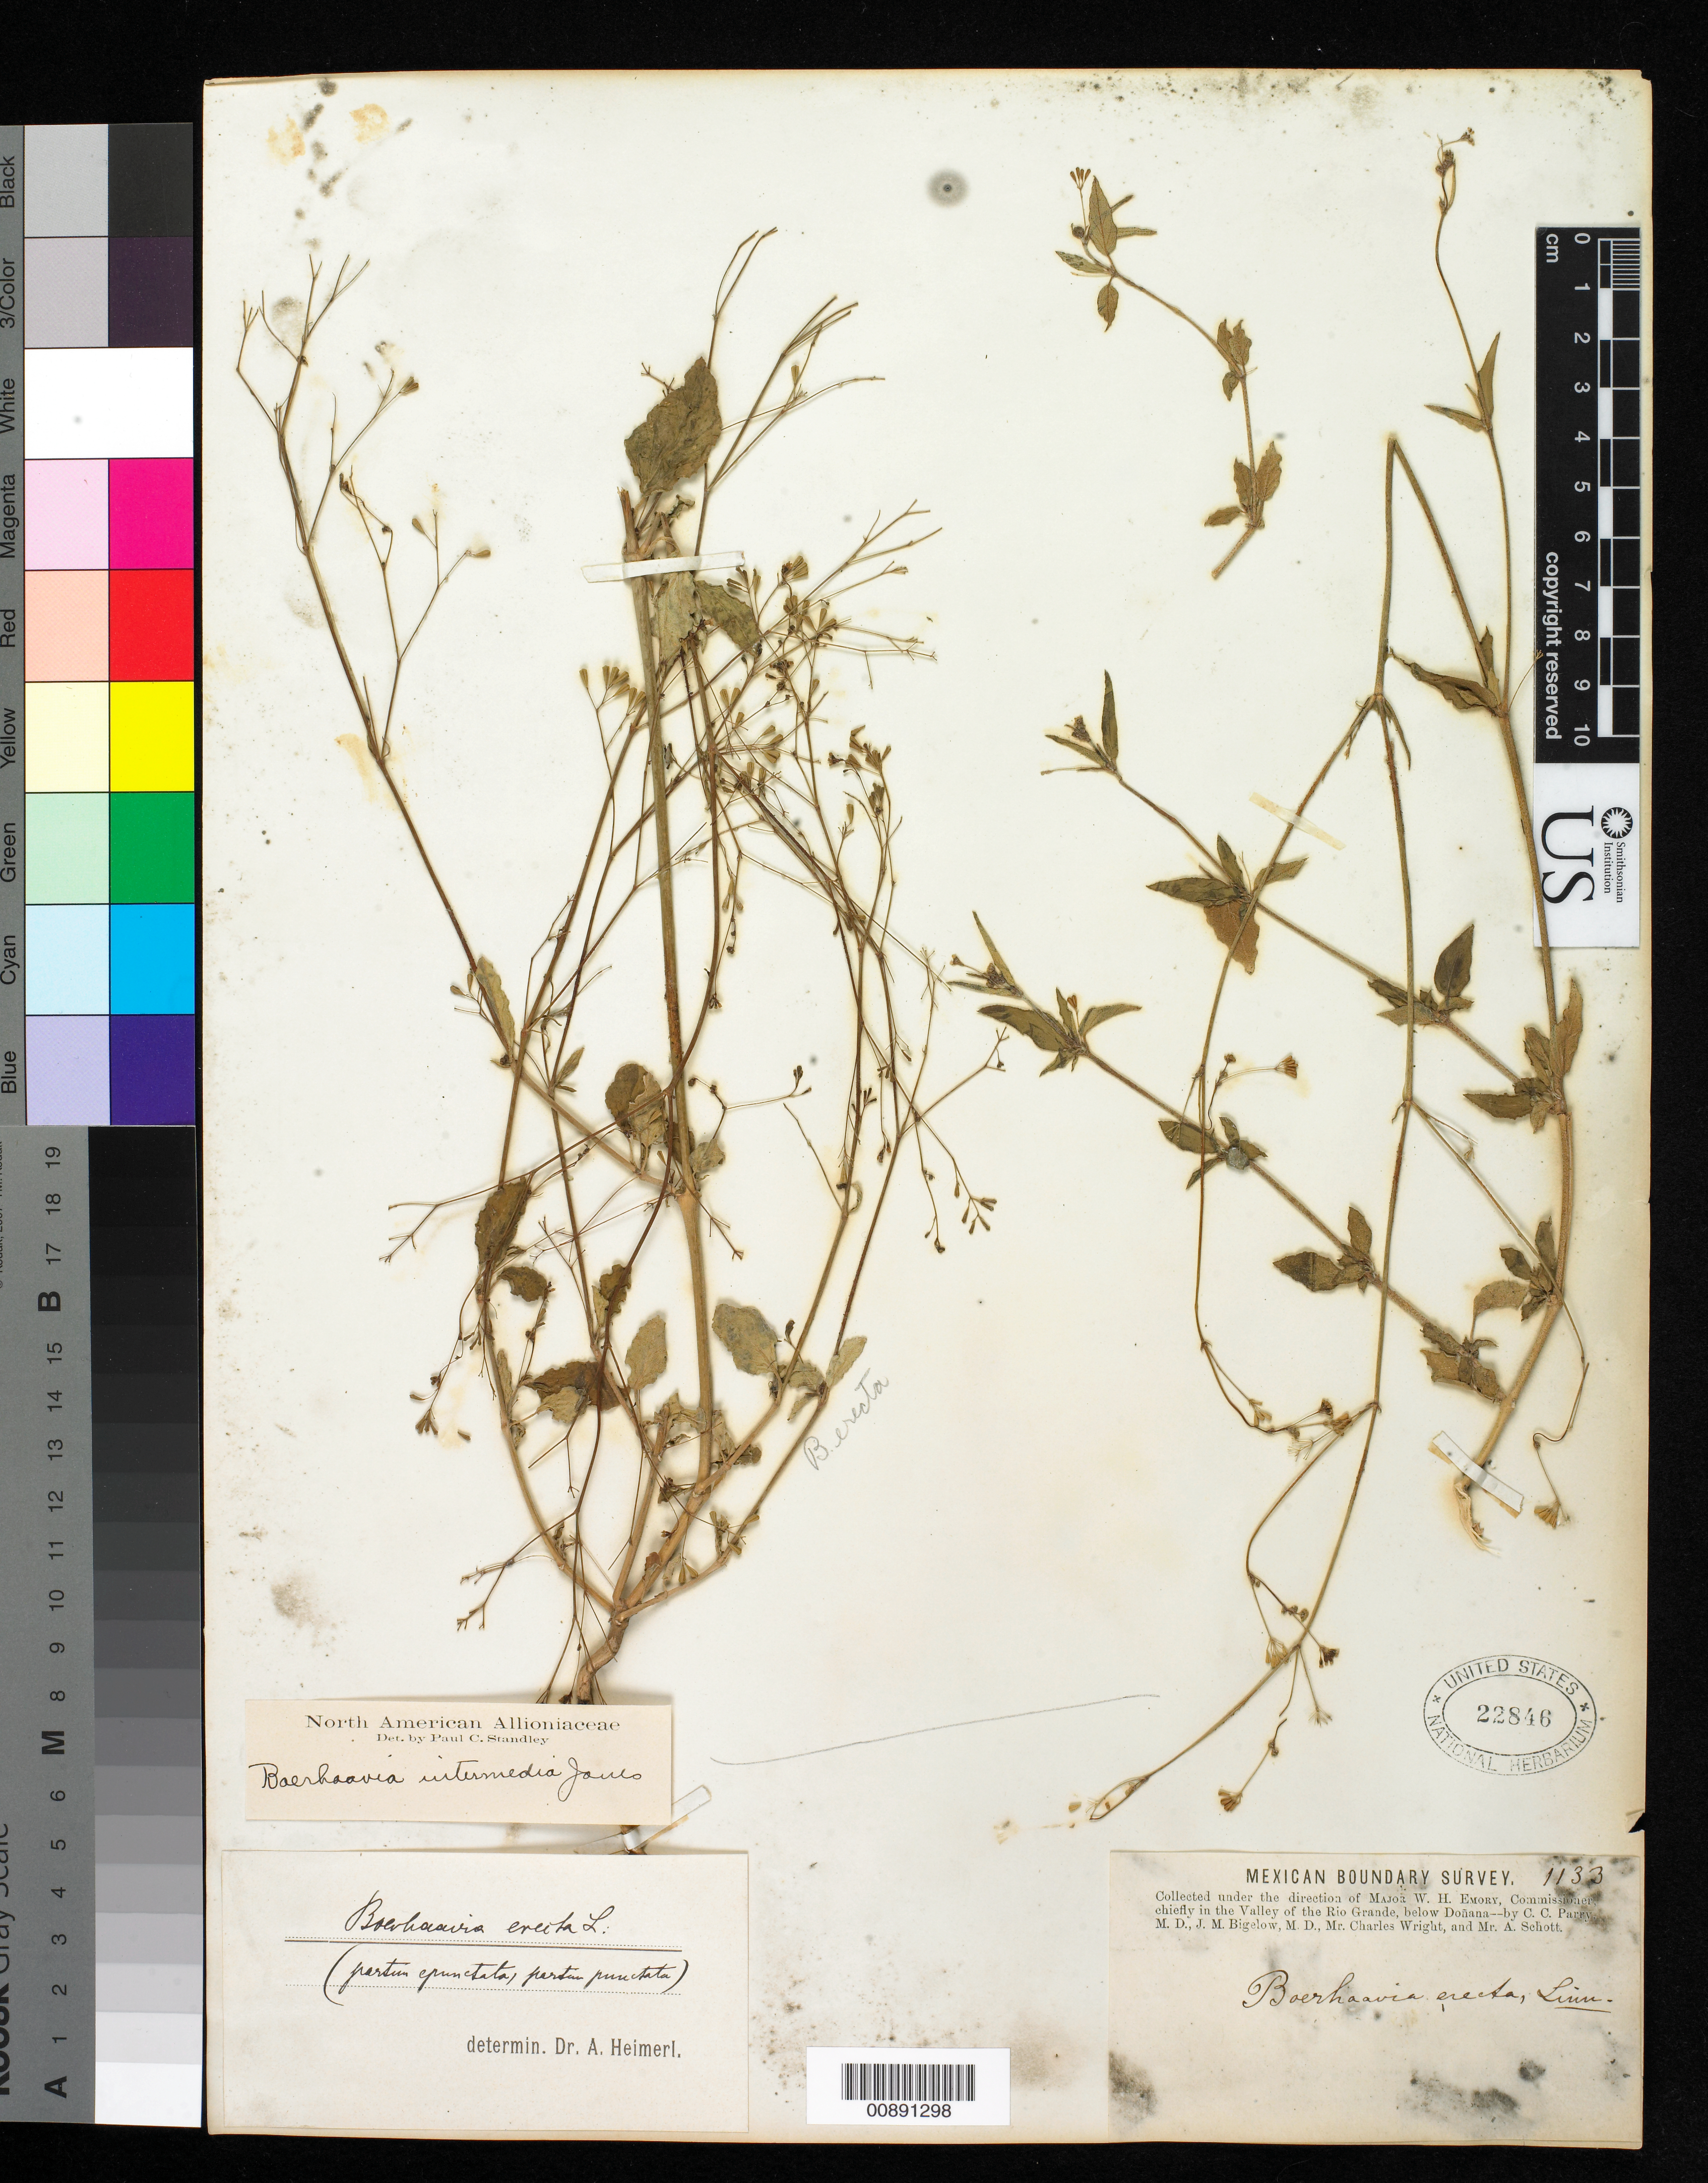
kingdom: Plantae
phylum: Tracheophyta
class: Magnoliopsida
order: Caryophyllales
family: Nyctaginaceae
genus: Boerhavia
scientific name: Boerhavia intermedia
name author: M.E. Jones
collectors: C. C. Parry, J. M. Bigelow, C. Wright & A. C. V. Schott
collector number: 1133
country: United States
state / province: New Mexico / Texas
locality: Valley of the Rio Grande, below Doñana.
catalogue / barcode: US 22846